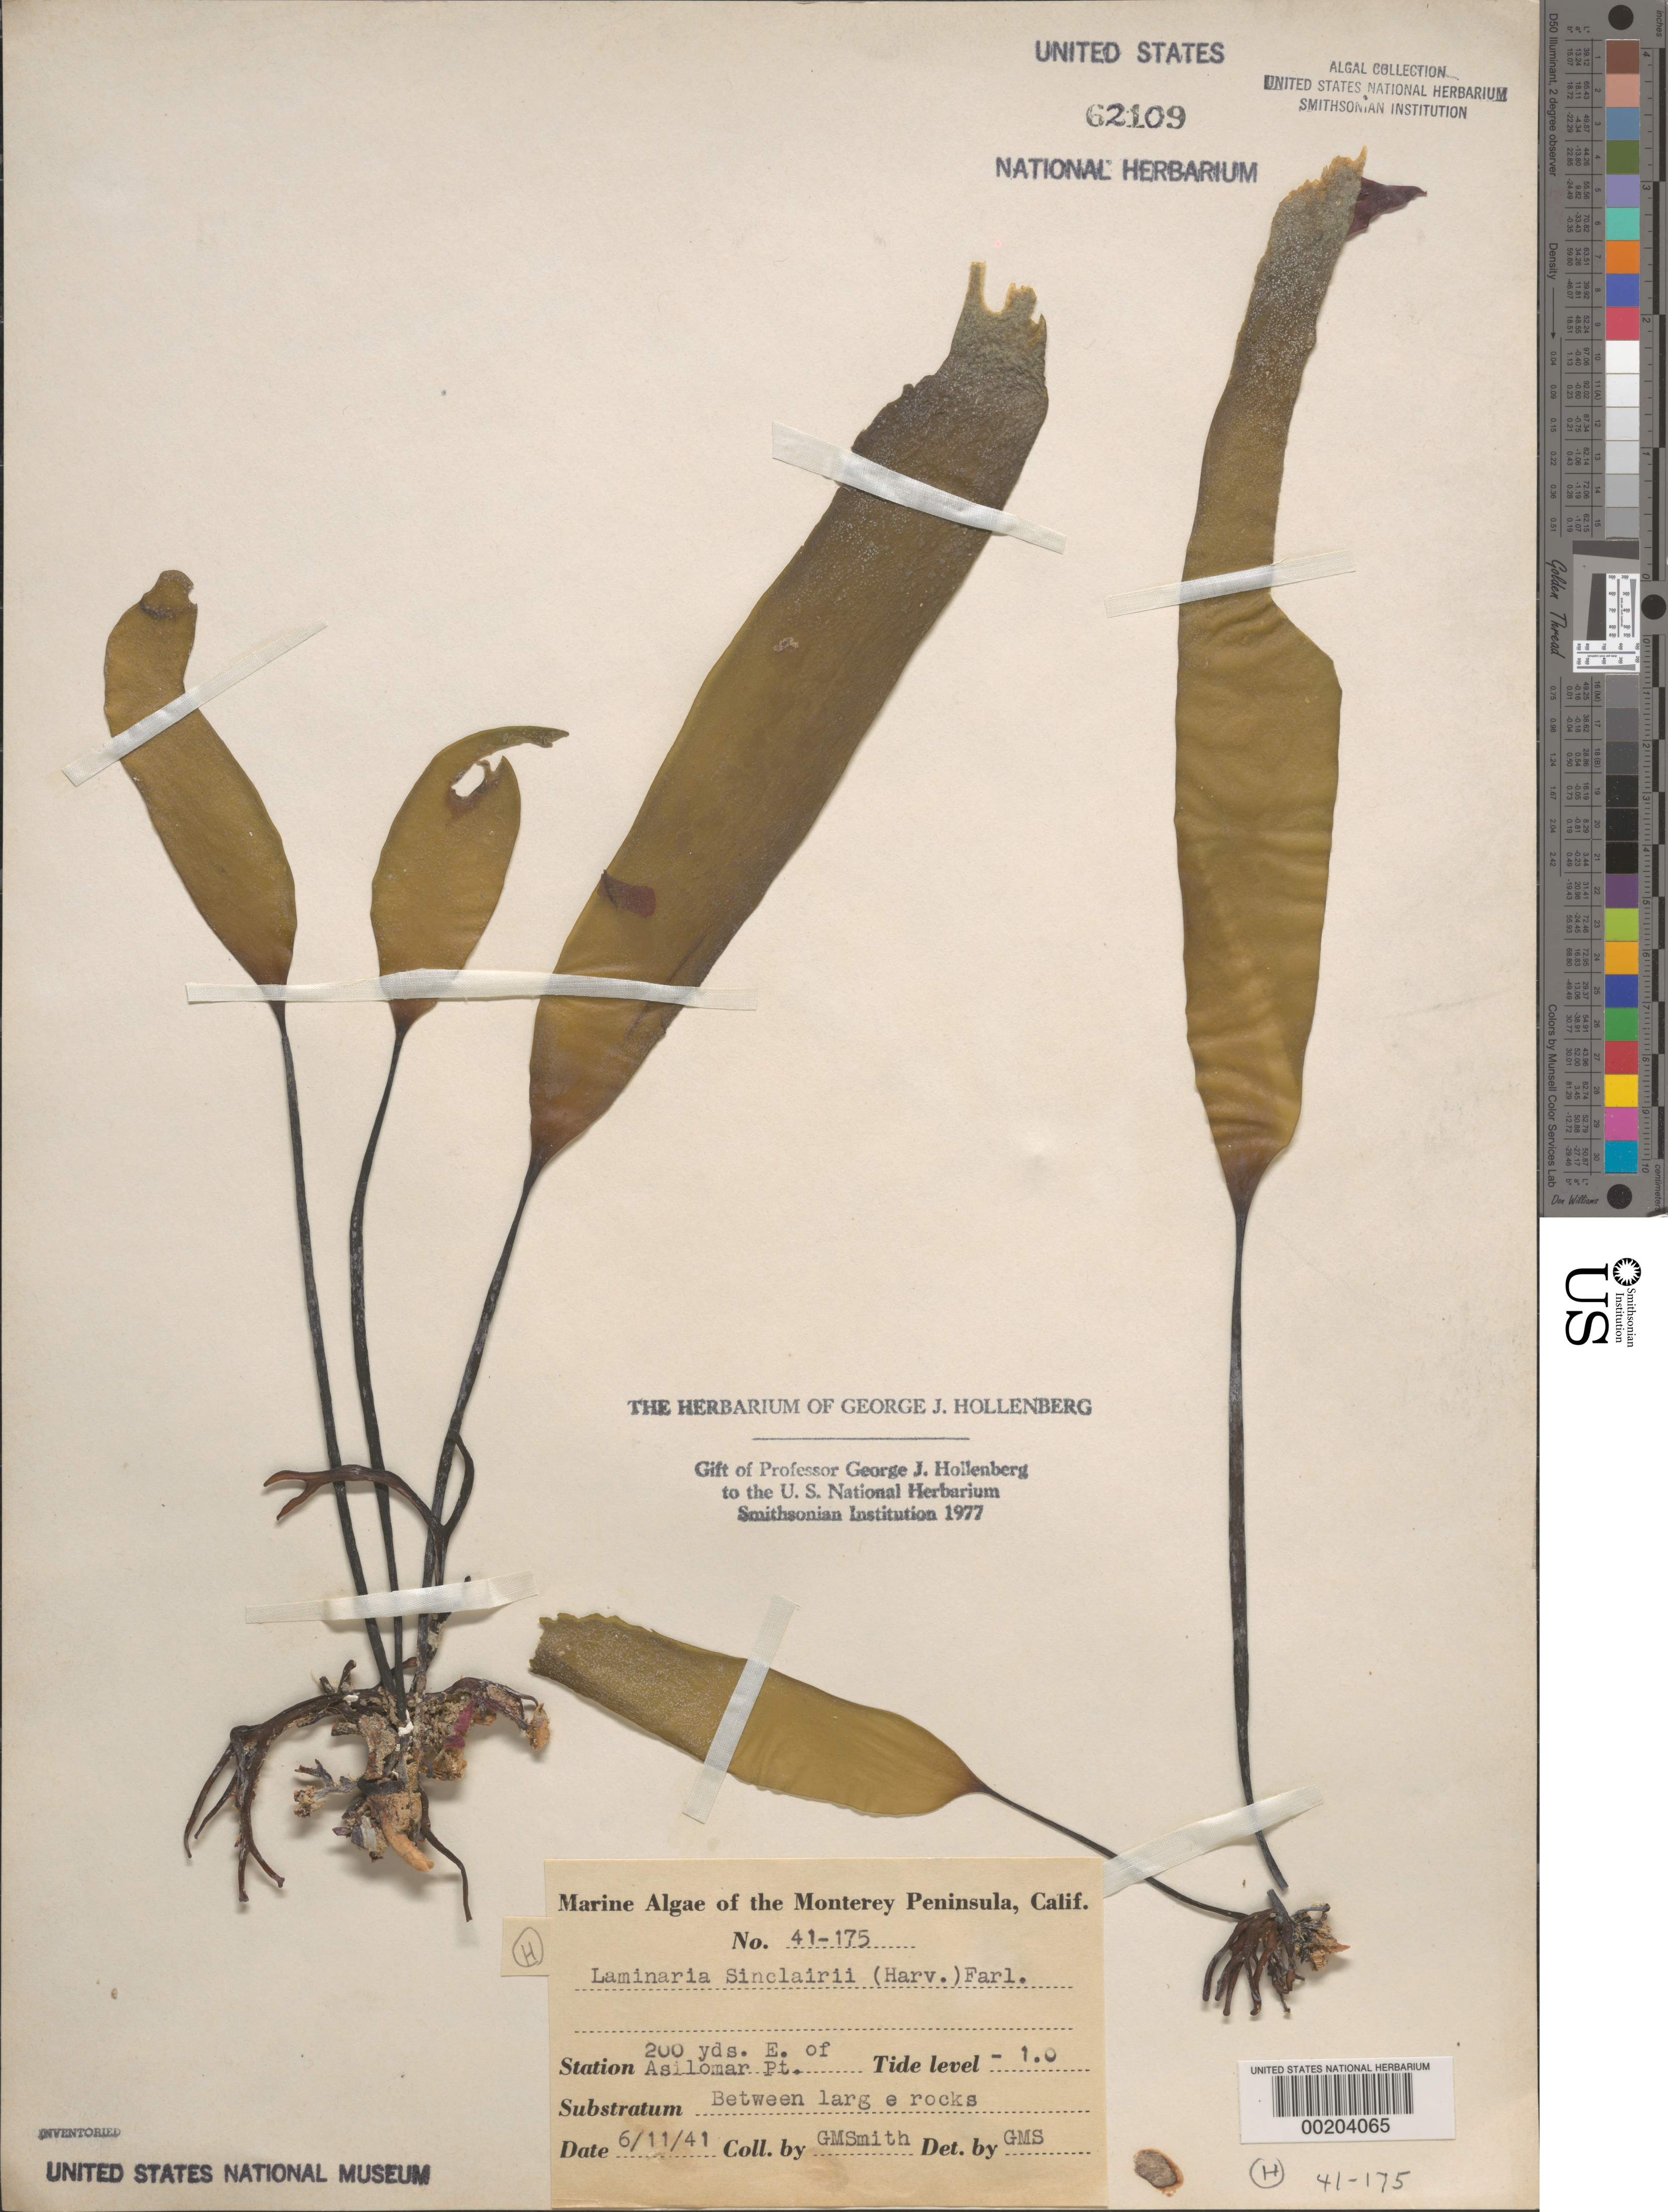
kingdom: Chromista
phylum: Ochrophyta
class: Phaeophyceae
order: Laminariales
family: Laminariaceae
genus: Laminaria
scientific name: Laminaria sinclairii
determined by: Smith, G. M.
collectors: G. M. Smith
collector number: GMS 41-175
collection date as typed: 11 Jun 1941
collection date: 1941-06-11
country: United States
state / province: California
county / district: Monterey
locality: East of Asilomar Point, Monterey Peninsula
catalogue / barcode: US 62109